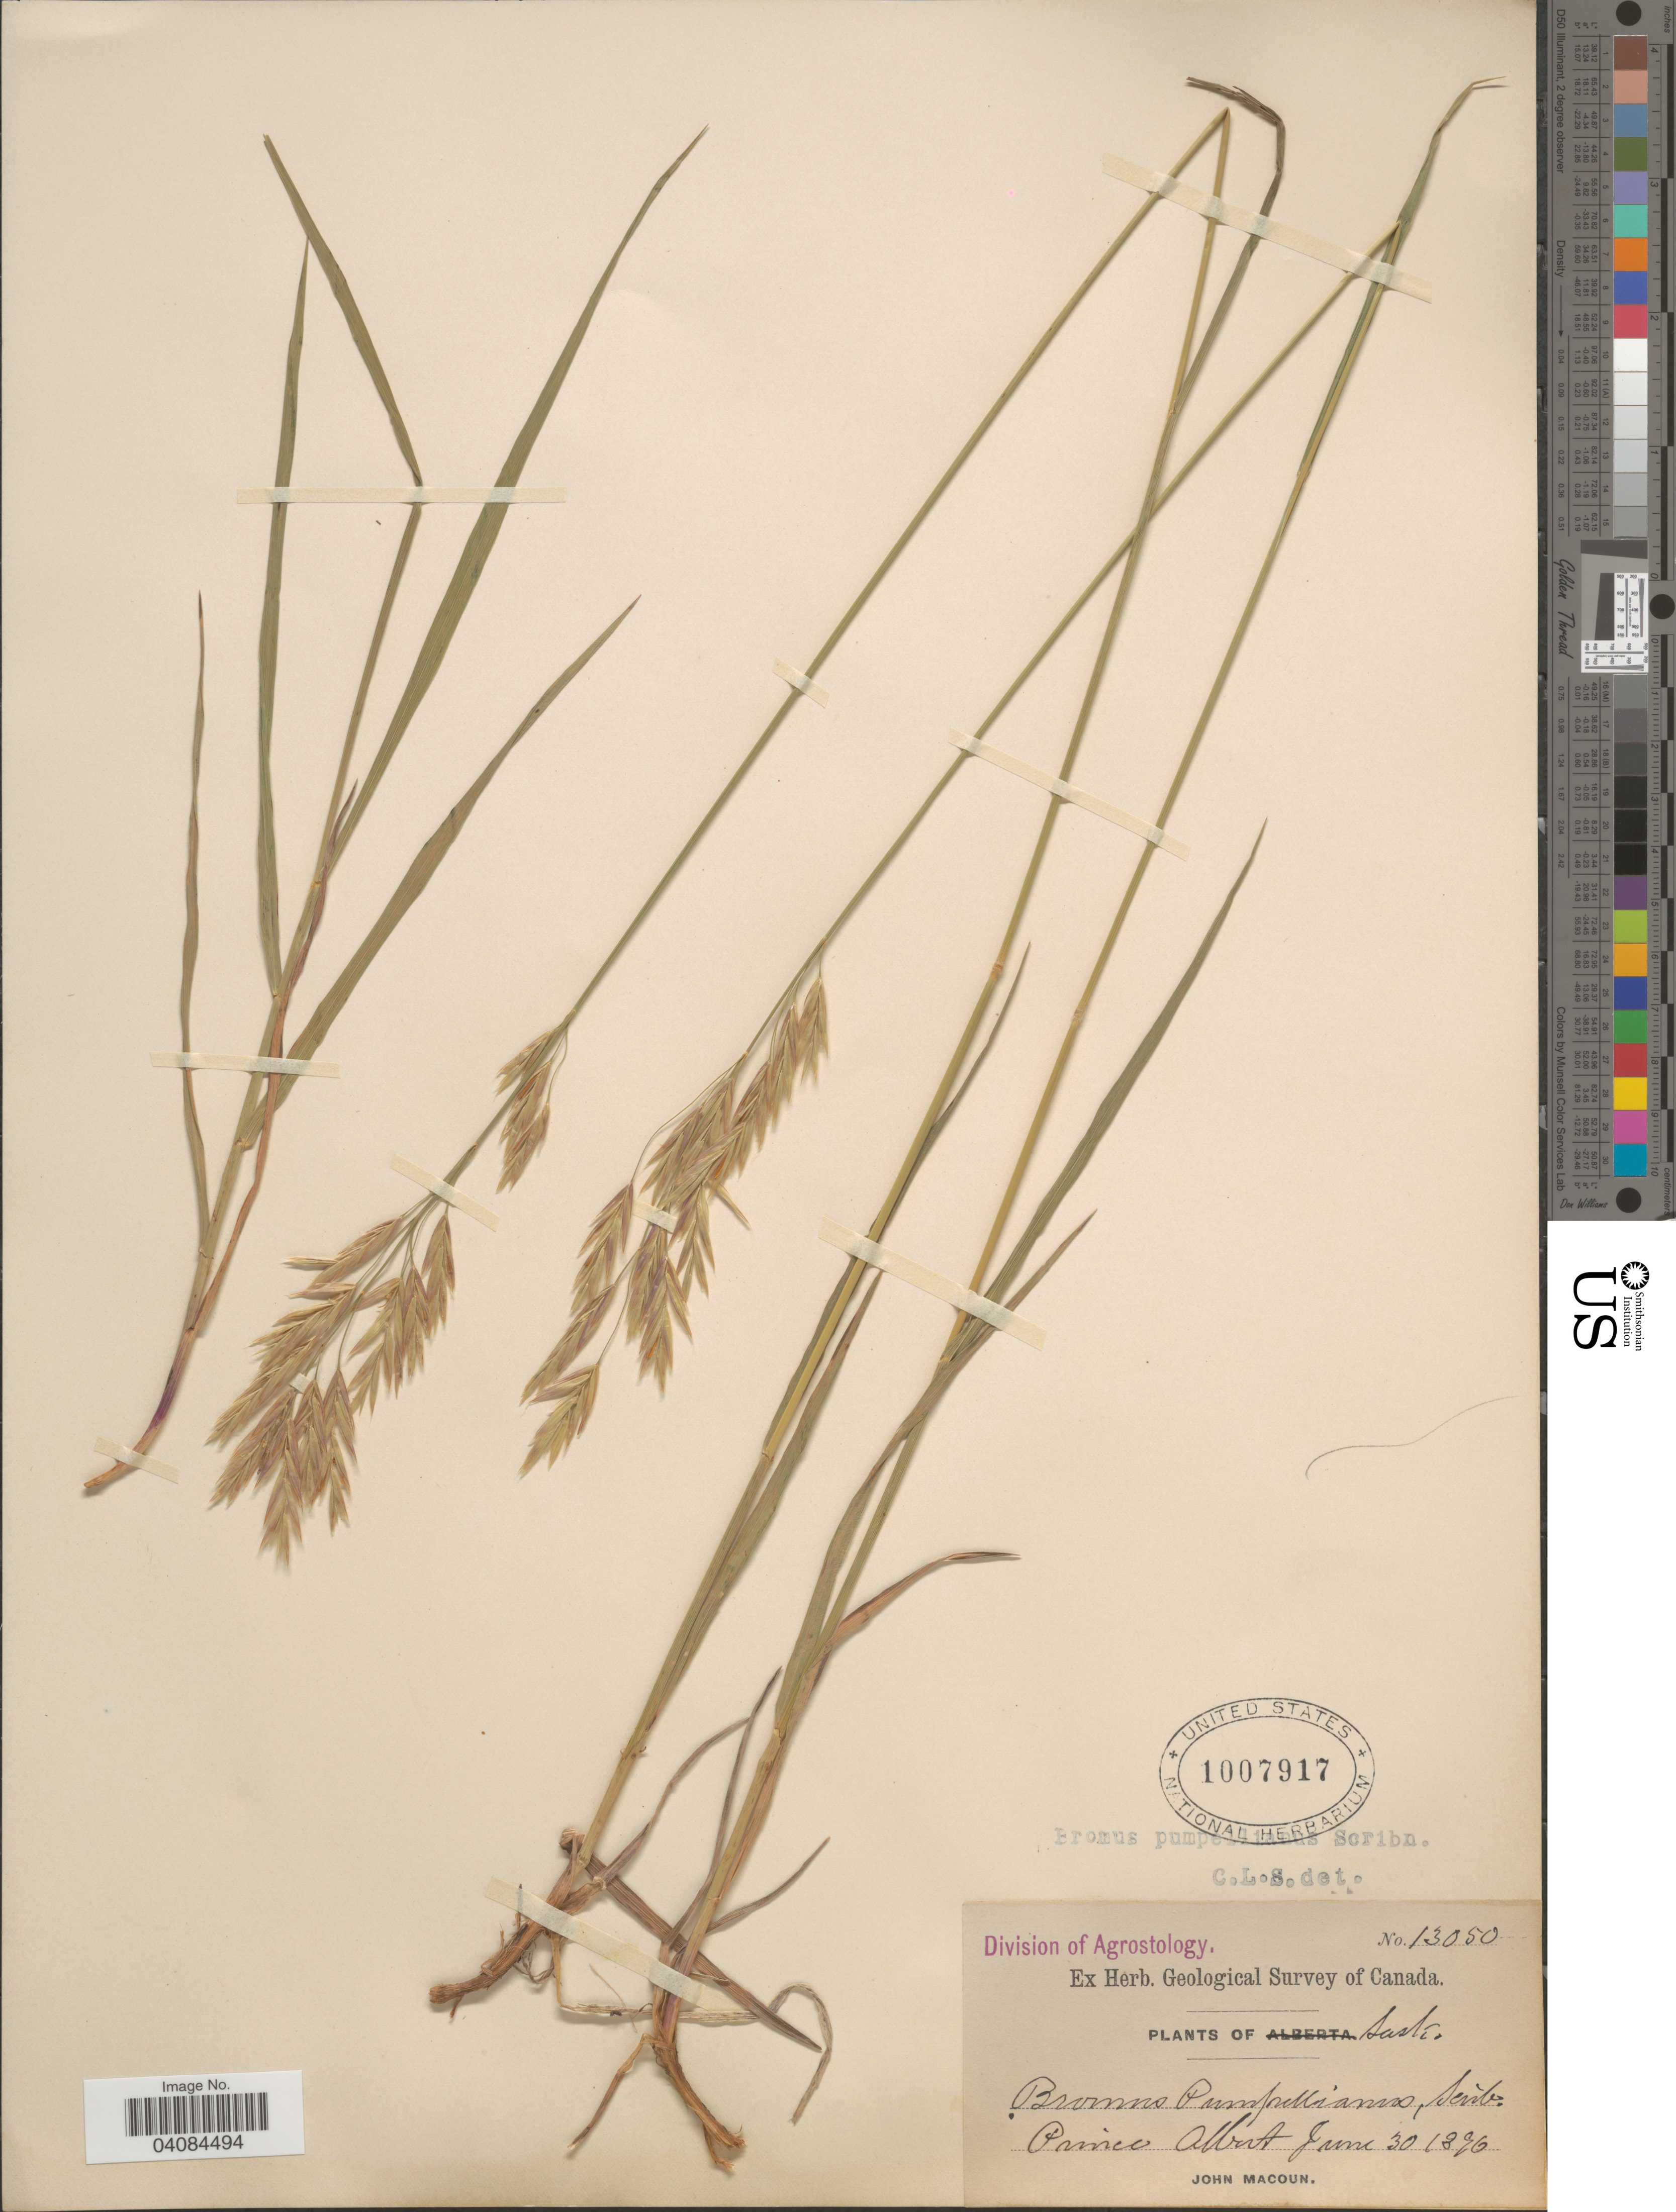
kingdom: Plantae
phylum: Tracheophyta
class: Liliopsida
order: Poales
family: Poaceae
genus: Bromus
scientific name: Bromus pumpellianus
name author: Scribn.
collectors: J. Macoun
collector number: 13050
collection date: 1896-06-30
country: Canada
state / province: Saskatchewan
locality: Geological Survey of Canada. Prince Albert.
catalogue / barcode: US 1007917